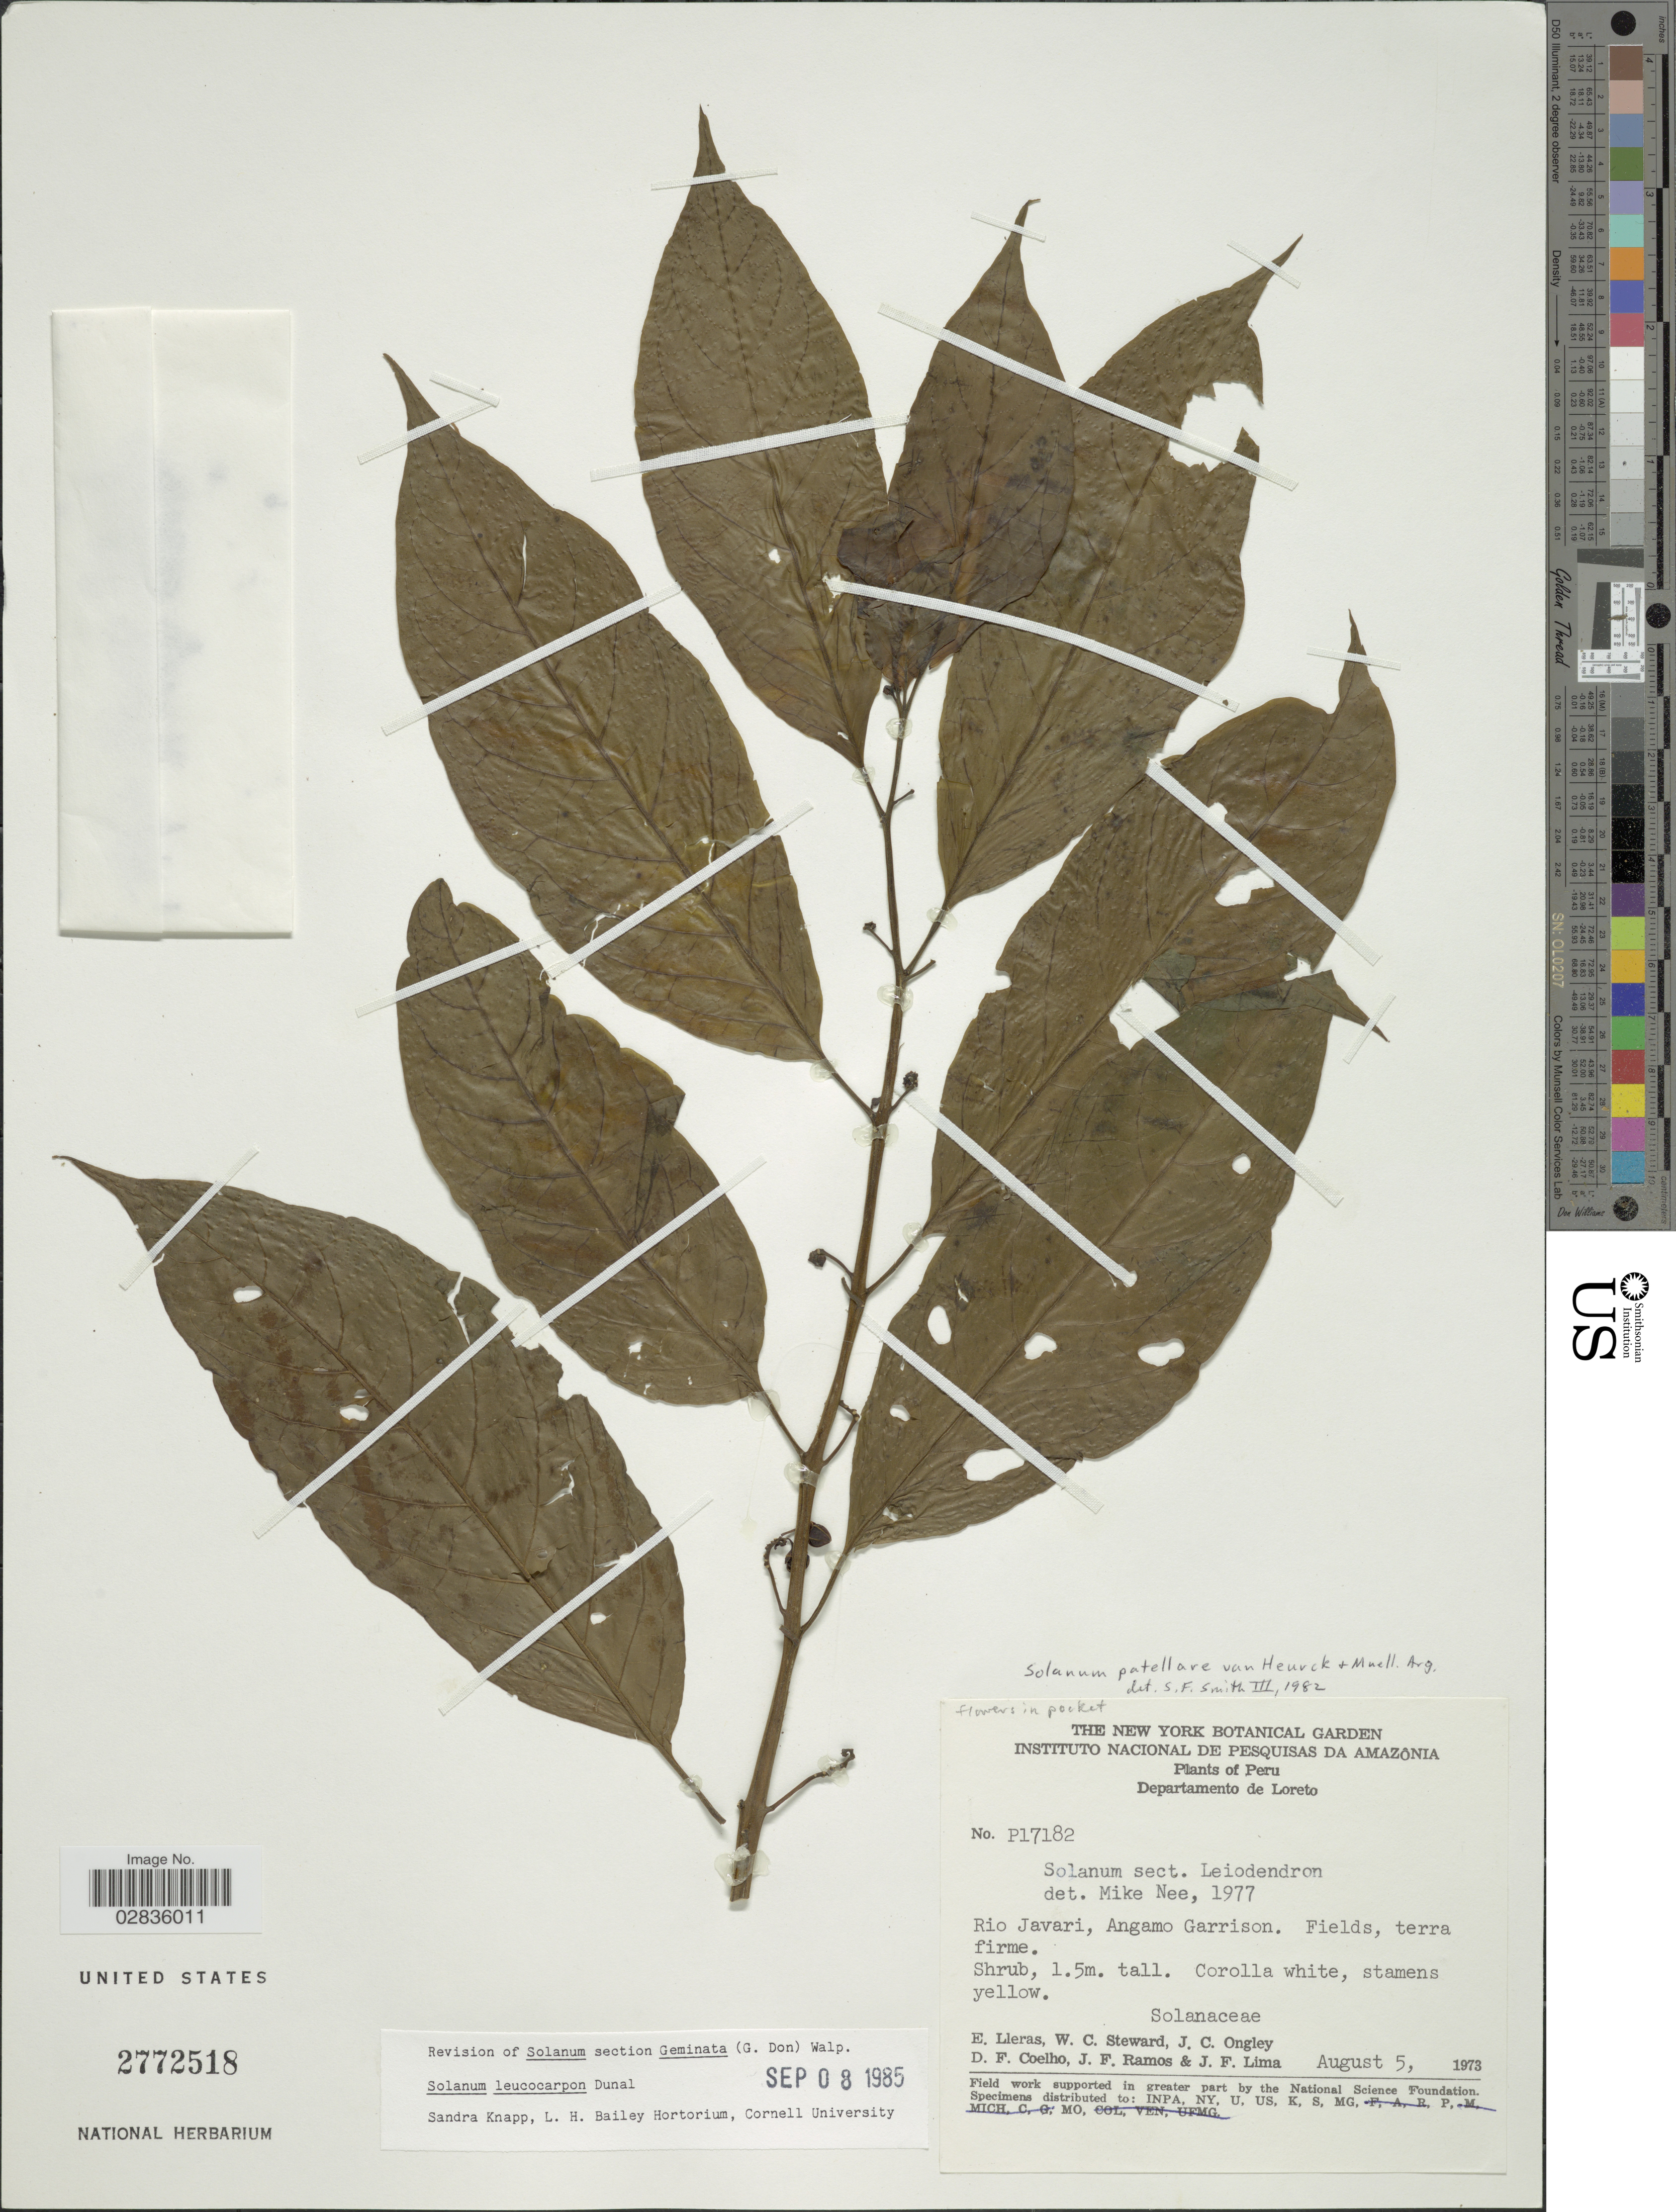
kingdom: Plantae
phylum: Tracheophyta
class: Magnoliopsida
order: Solanales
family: Solanaceae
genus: Solanum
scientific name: Solanum leucocarpon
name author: Dunal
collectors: E. Lleras, W. C. Steward, J. C. Ongley, D. F. Coêlho & et al.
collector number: P17182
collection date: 1973-08-05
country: Peru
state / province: Loreto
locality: Departamento de Loreto. Rio Javari, Angamo Garrison.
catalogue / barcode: US 2772518